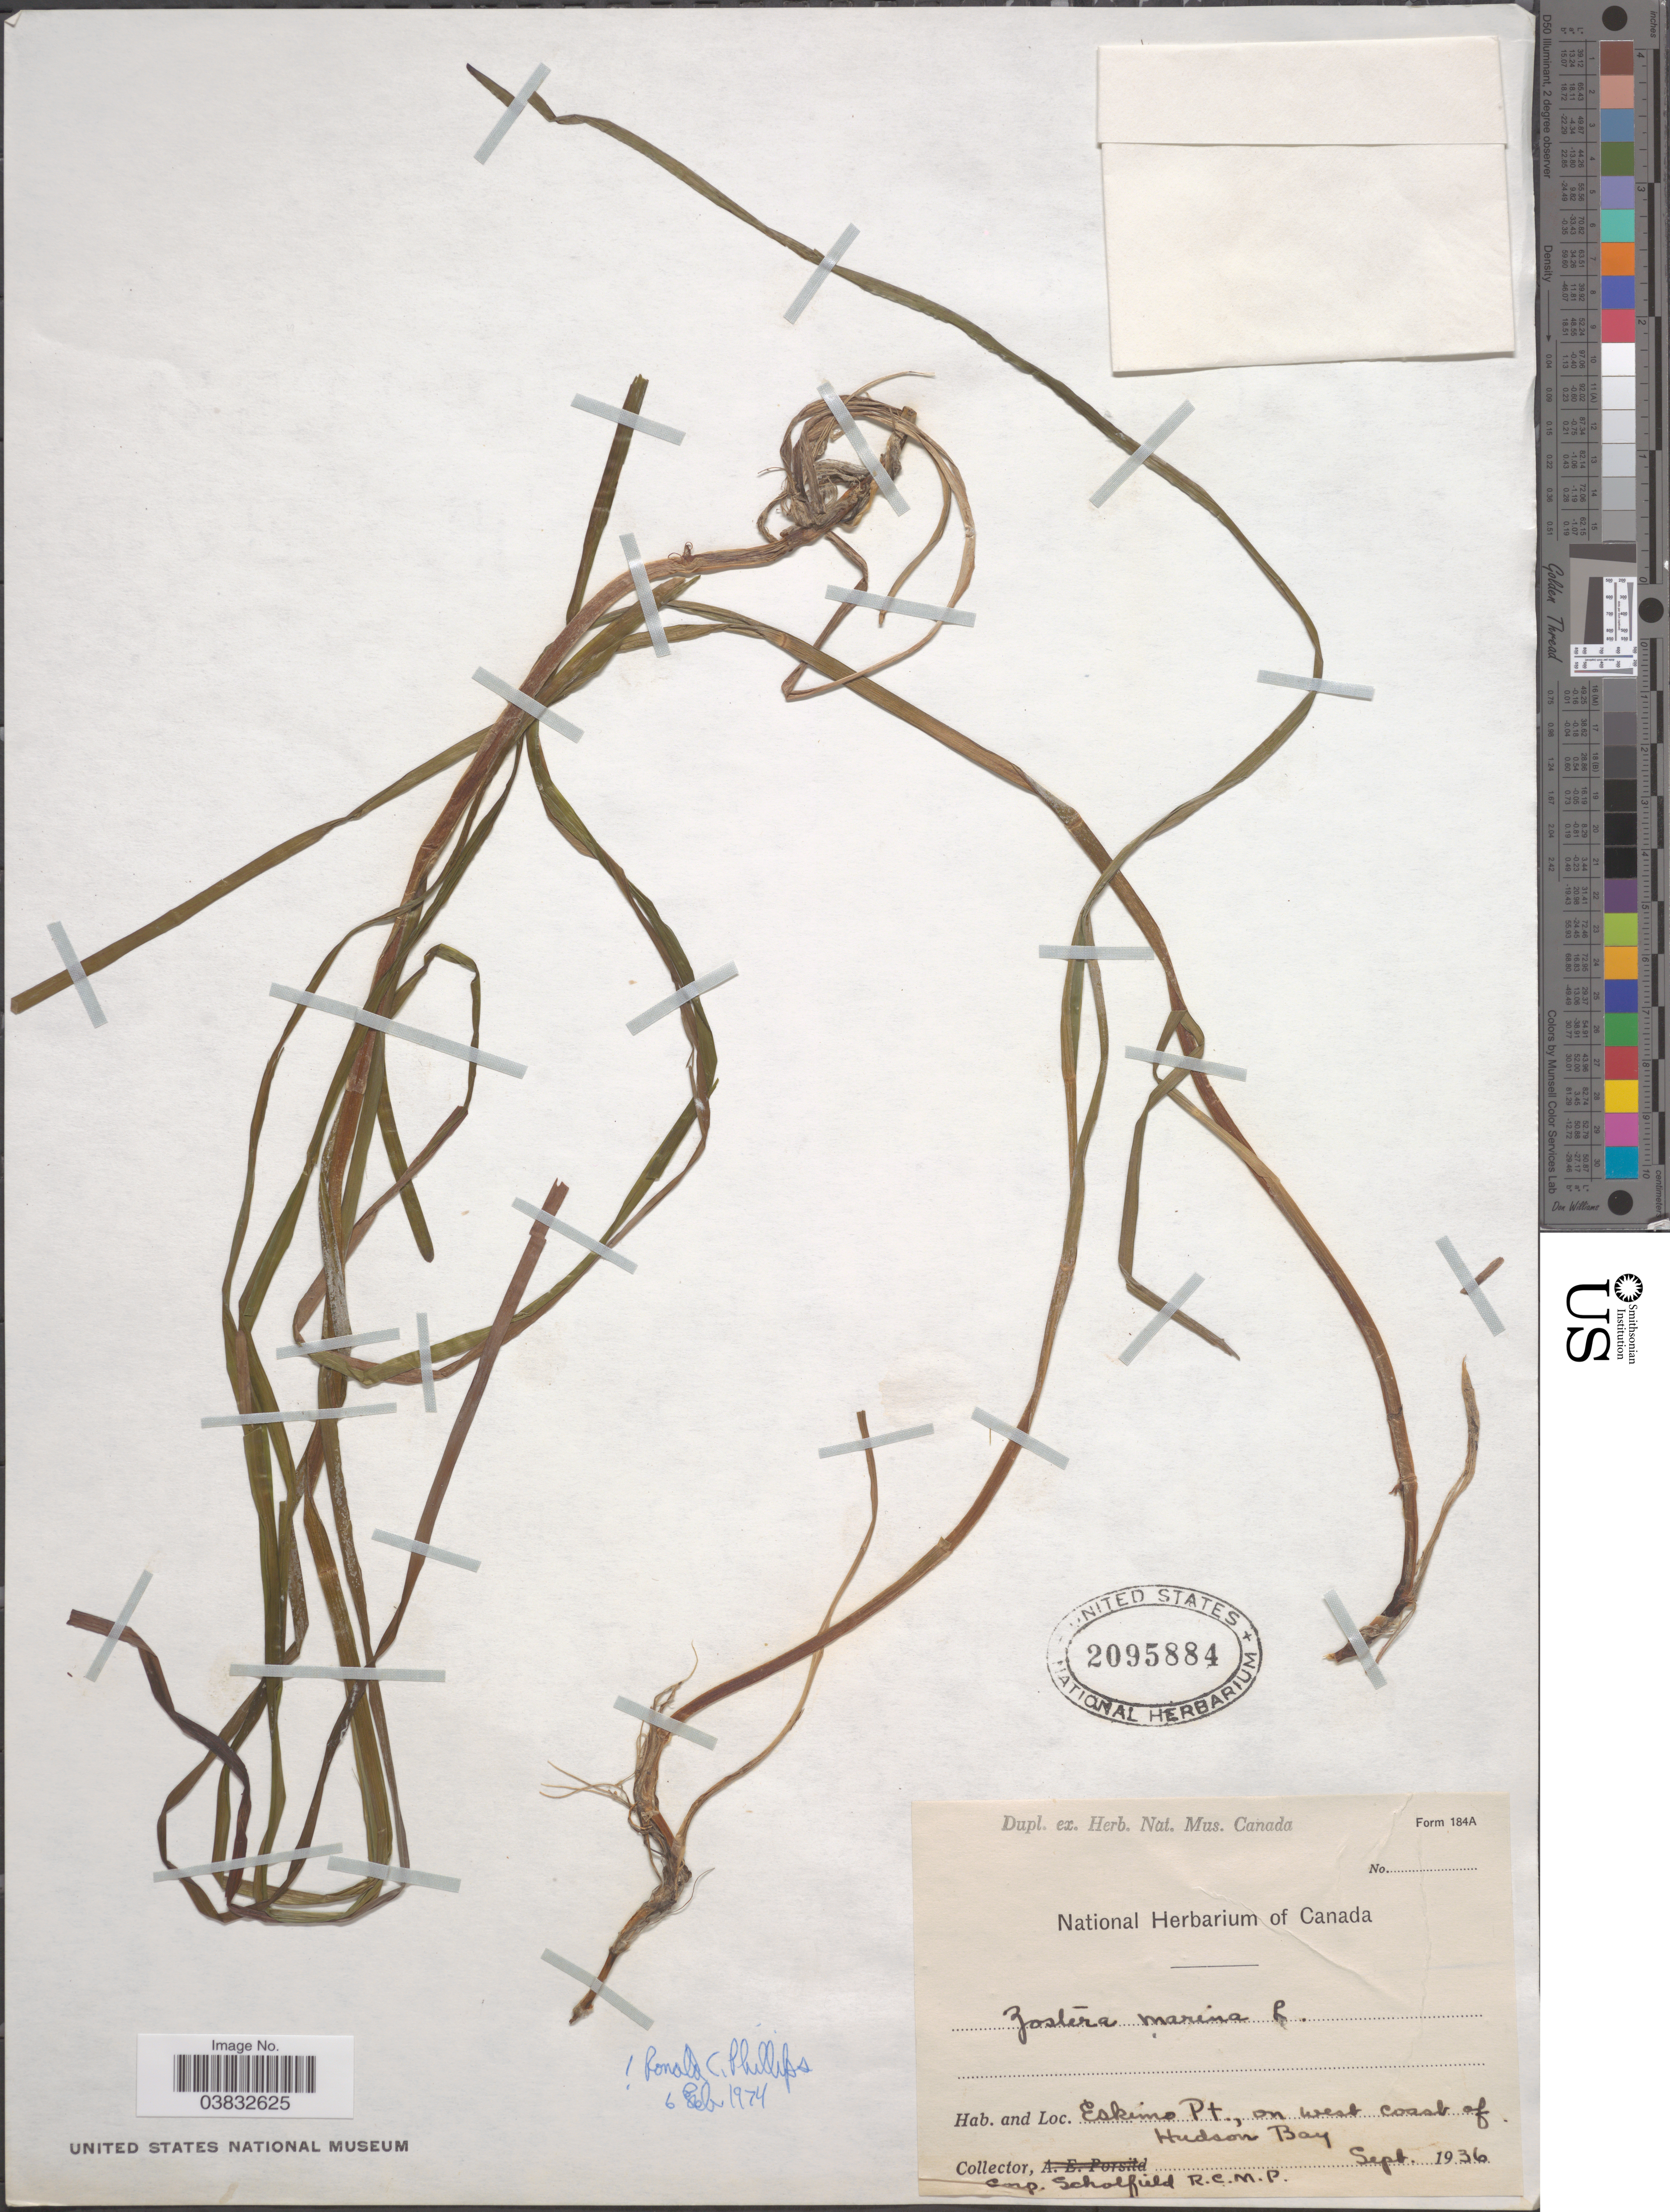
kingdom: Plantae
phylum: Tracheophyta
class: Liliopsida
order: Alismatales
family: Zosteraceae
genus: Zostera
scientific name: Zostera marina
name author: L.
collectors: C. Scholfield R. C. M. P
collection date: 1936-09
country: Canada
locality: Eskimo Pt., on west coast of Hudson Bay.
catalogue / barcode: US 2095884